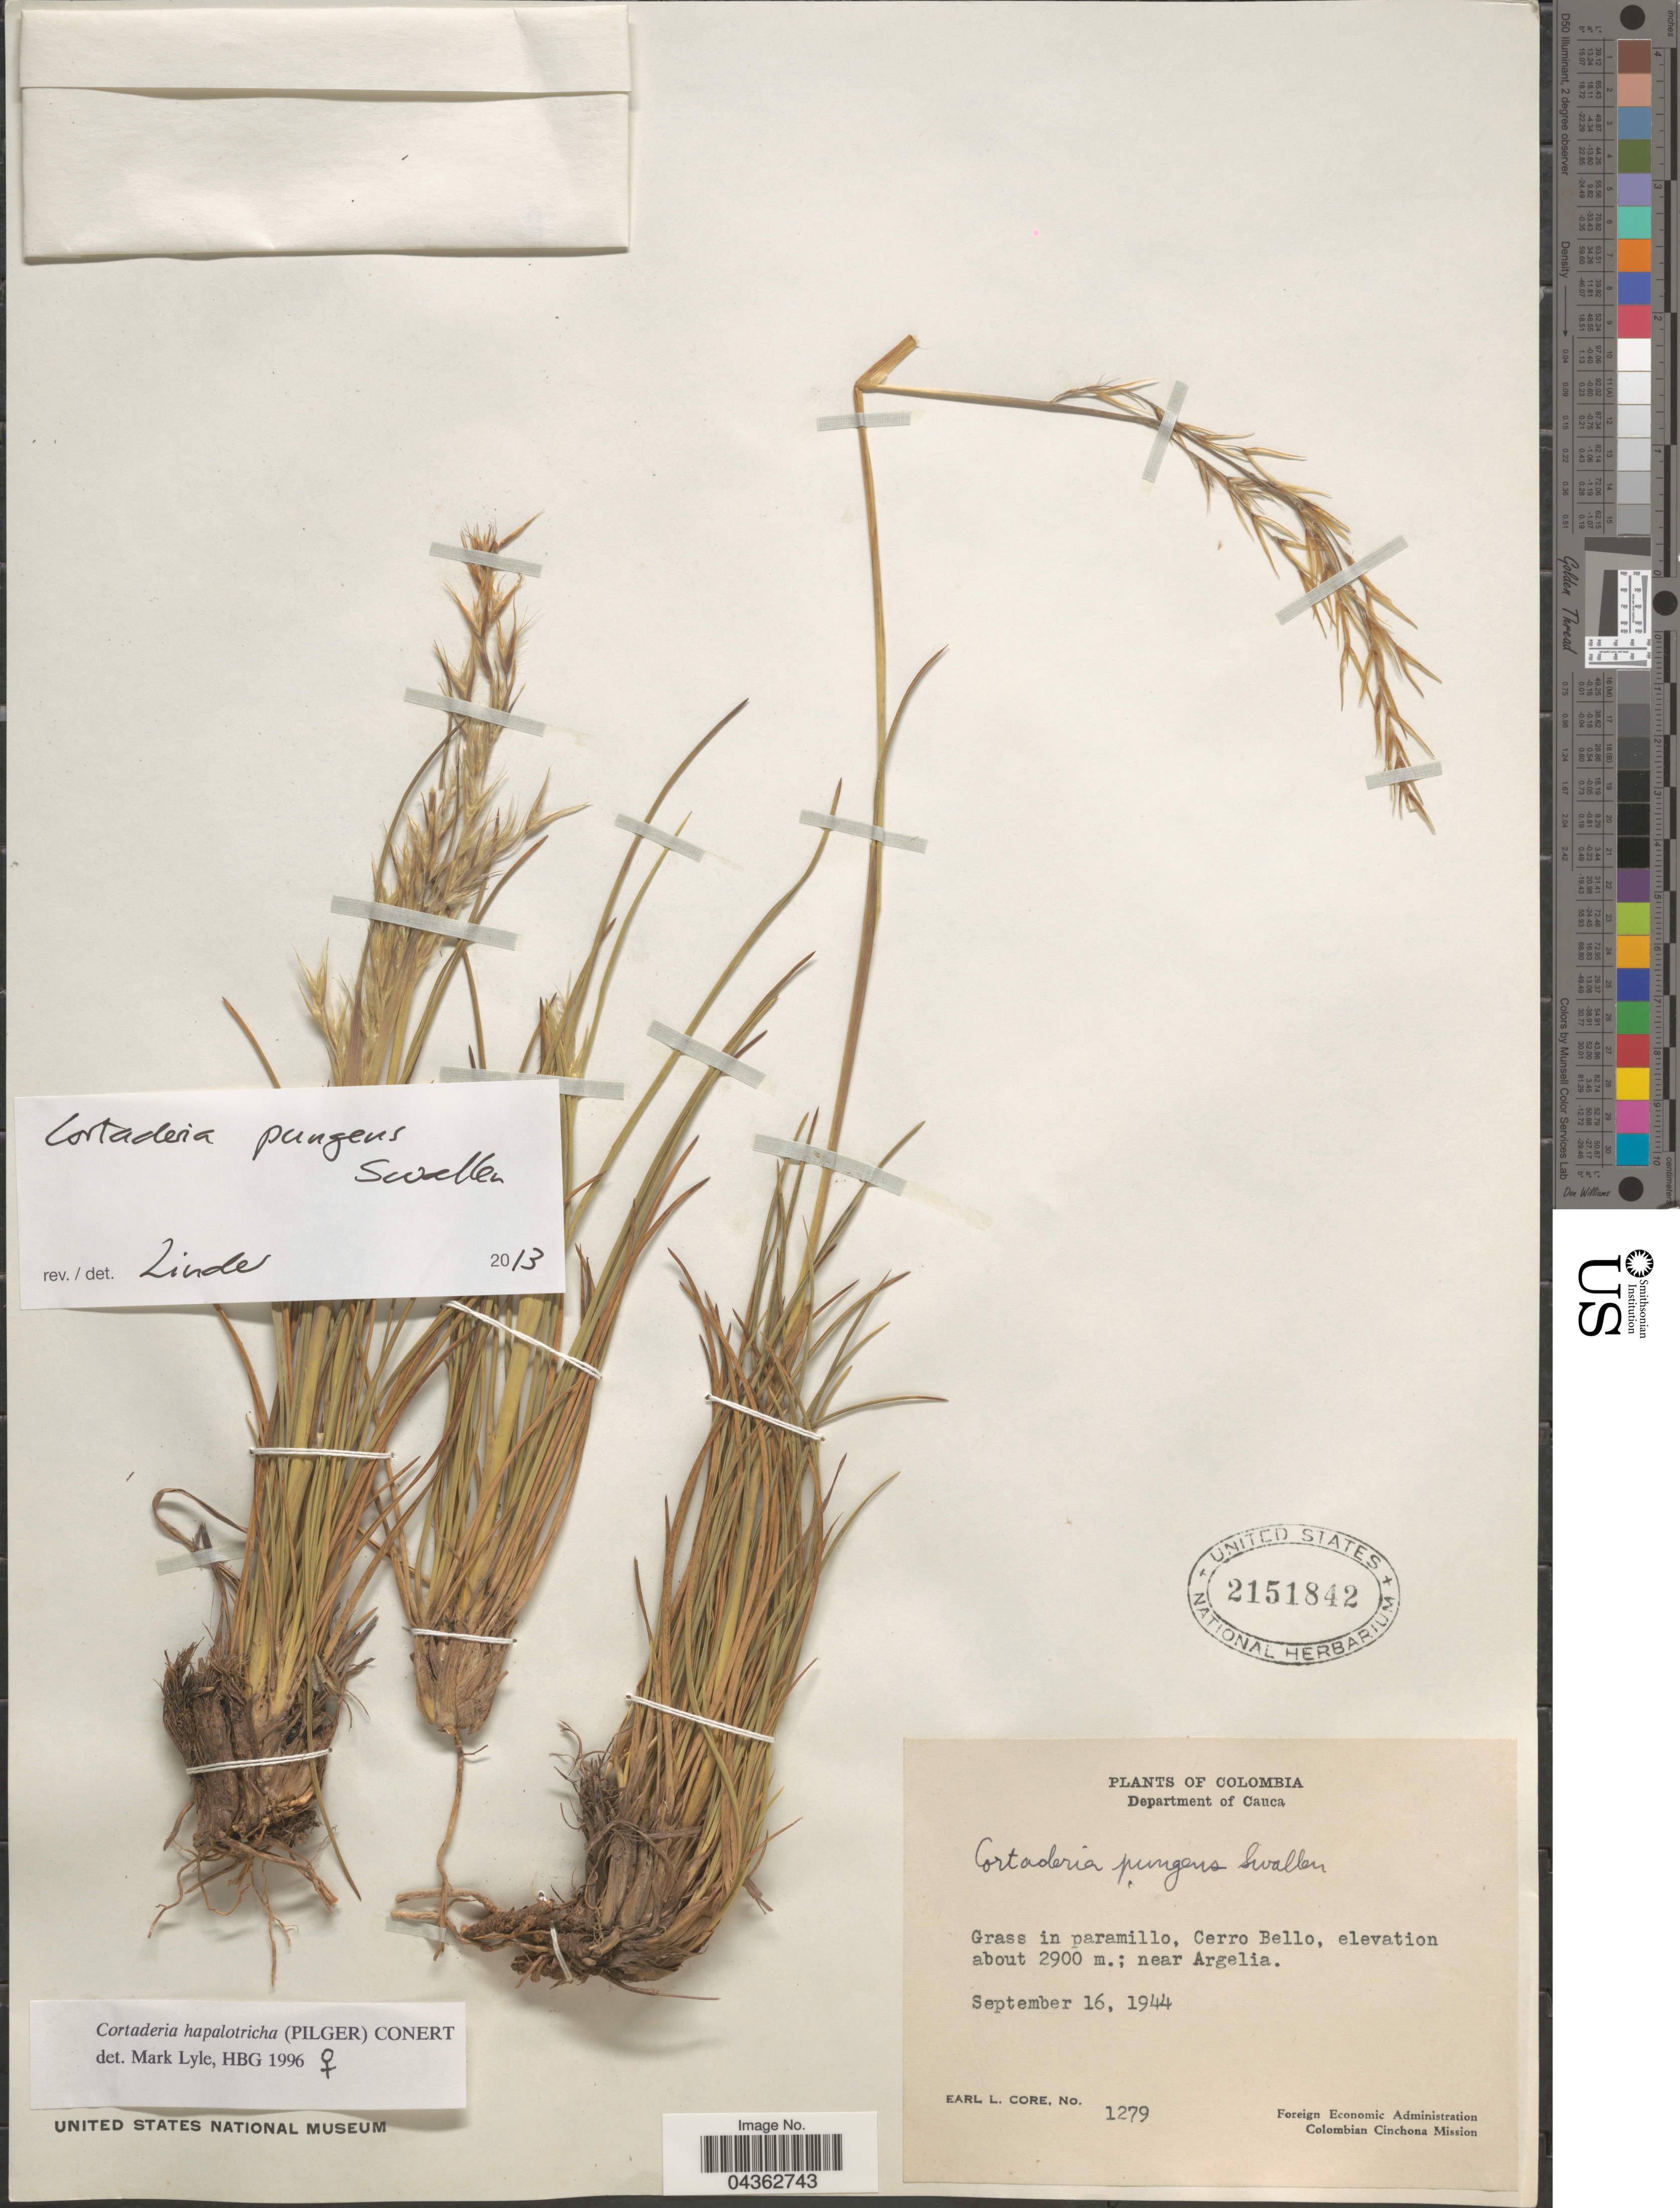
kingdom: Plantae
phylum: Tracheophyta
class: Liliopsida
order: Poales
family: Poaceae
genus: Cortaderia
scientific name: Cortaderia pungens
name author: Swallen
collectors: E. L. Core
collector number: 1279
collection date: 1944-09-16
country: Colombia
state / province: Cauca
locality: Department of Cauca. Cerro Bello; near Argelia. Foreign Economic Administration Colombian Cinchona Mission.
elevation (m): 2900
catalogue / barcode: US 2151842